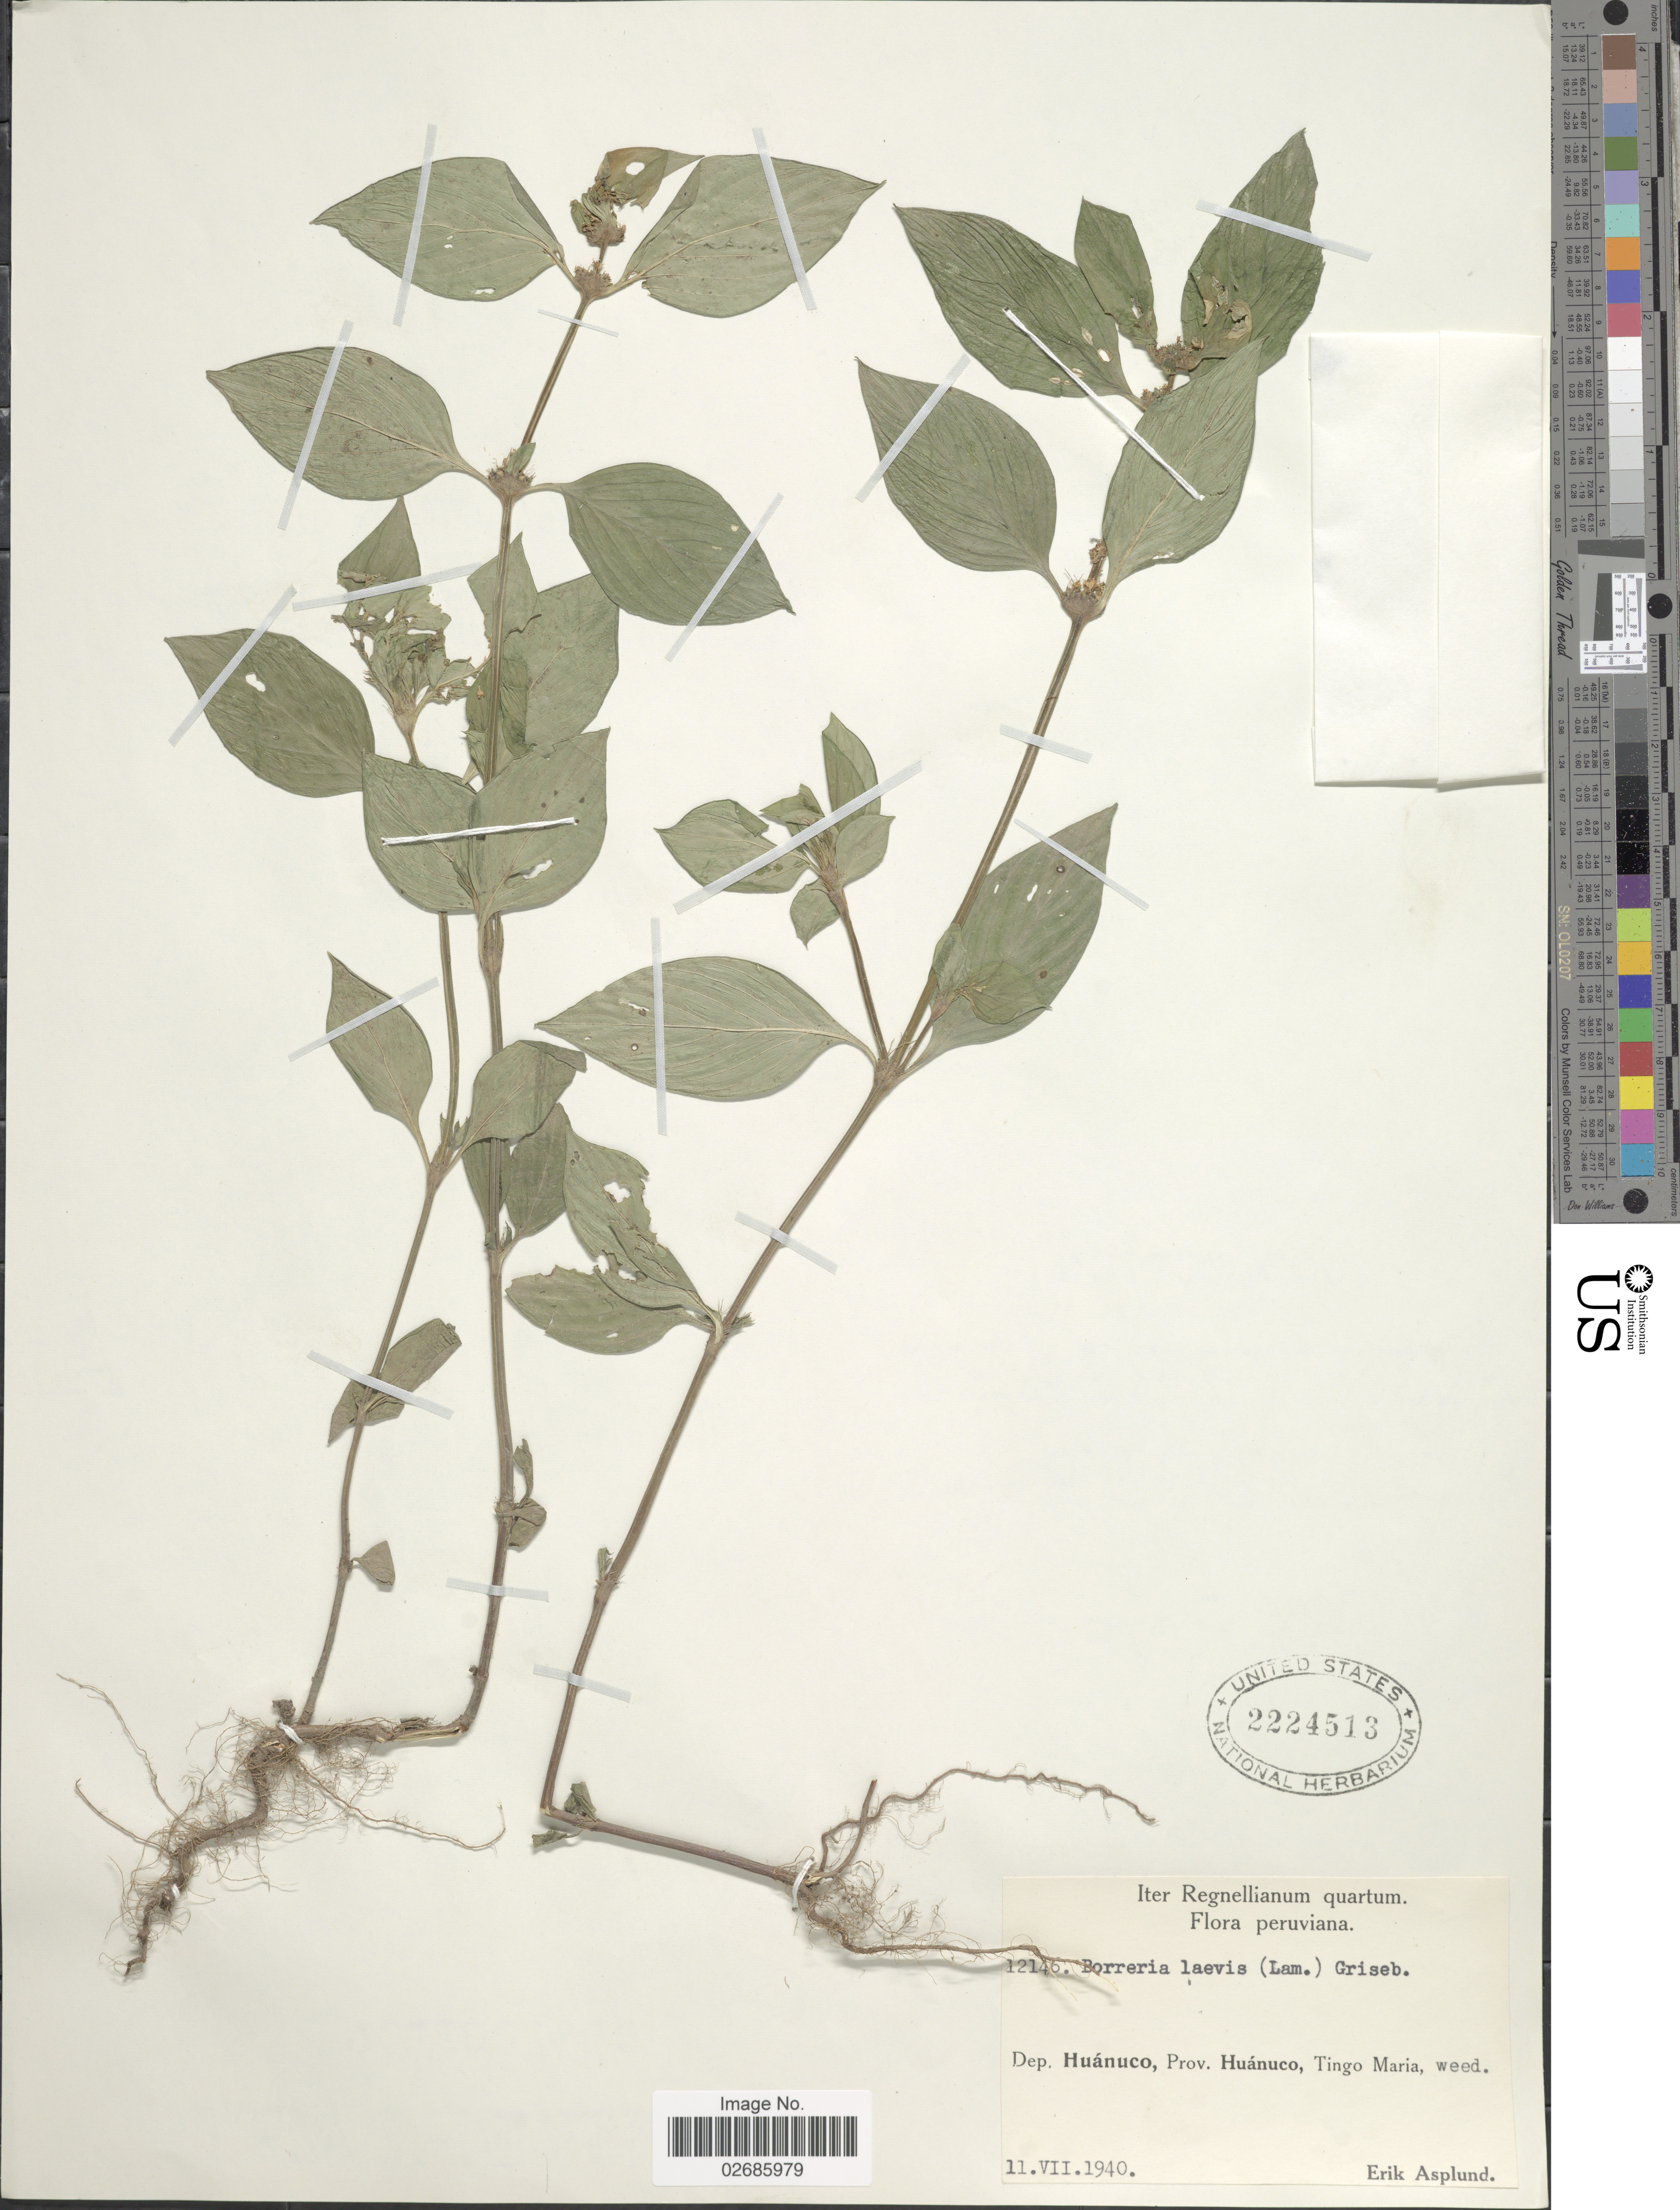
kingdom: Plantae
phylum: Tracheophyta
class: Magnoliopsida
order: Gentianales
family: Rubiaceae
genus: Borreria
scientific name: Borreria assurgens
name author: (Ruiz & Pav.) Griseb.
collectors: E. Asplund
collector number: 12146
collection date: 1940-07-11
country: Peru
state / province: Huánuco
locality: Dep. Huánuco, Tingo Maria, weed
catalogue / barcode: US 2224513